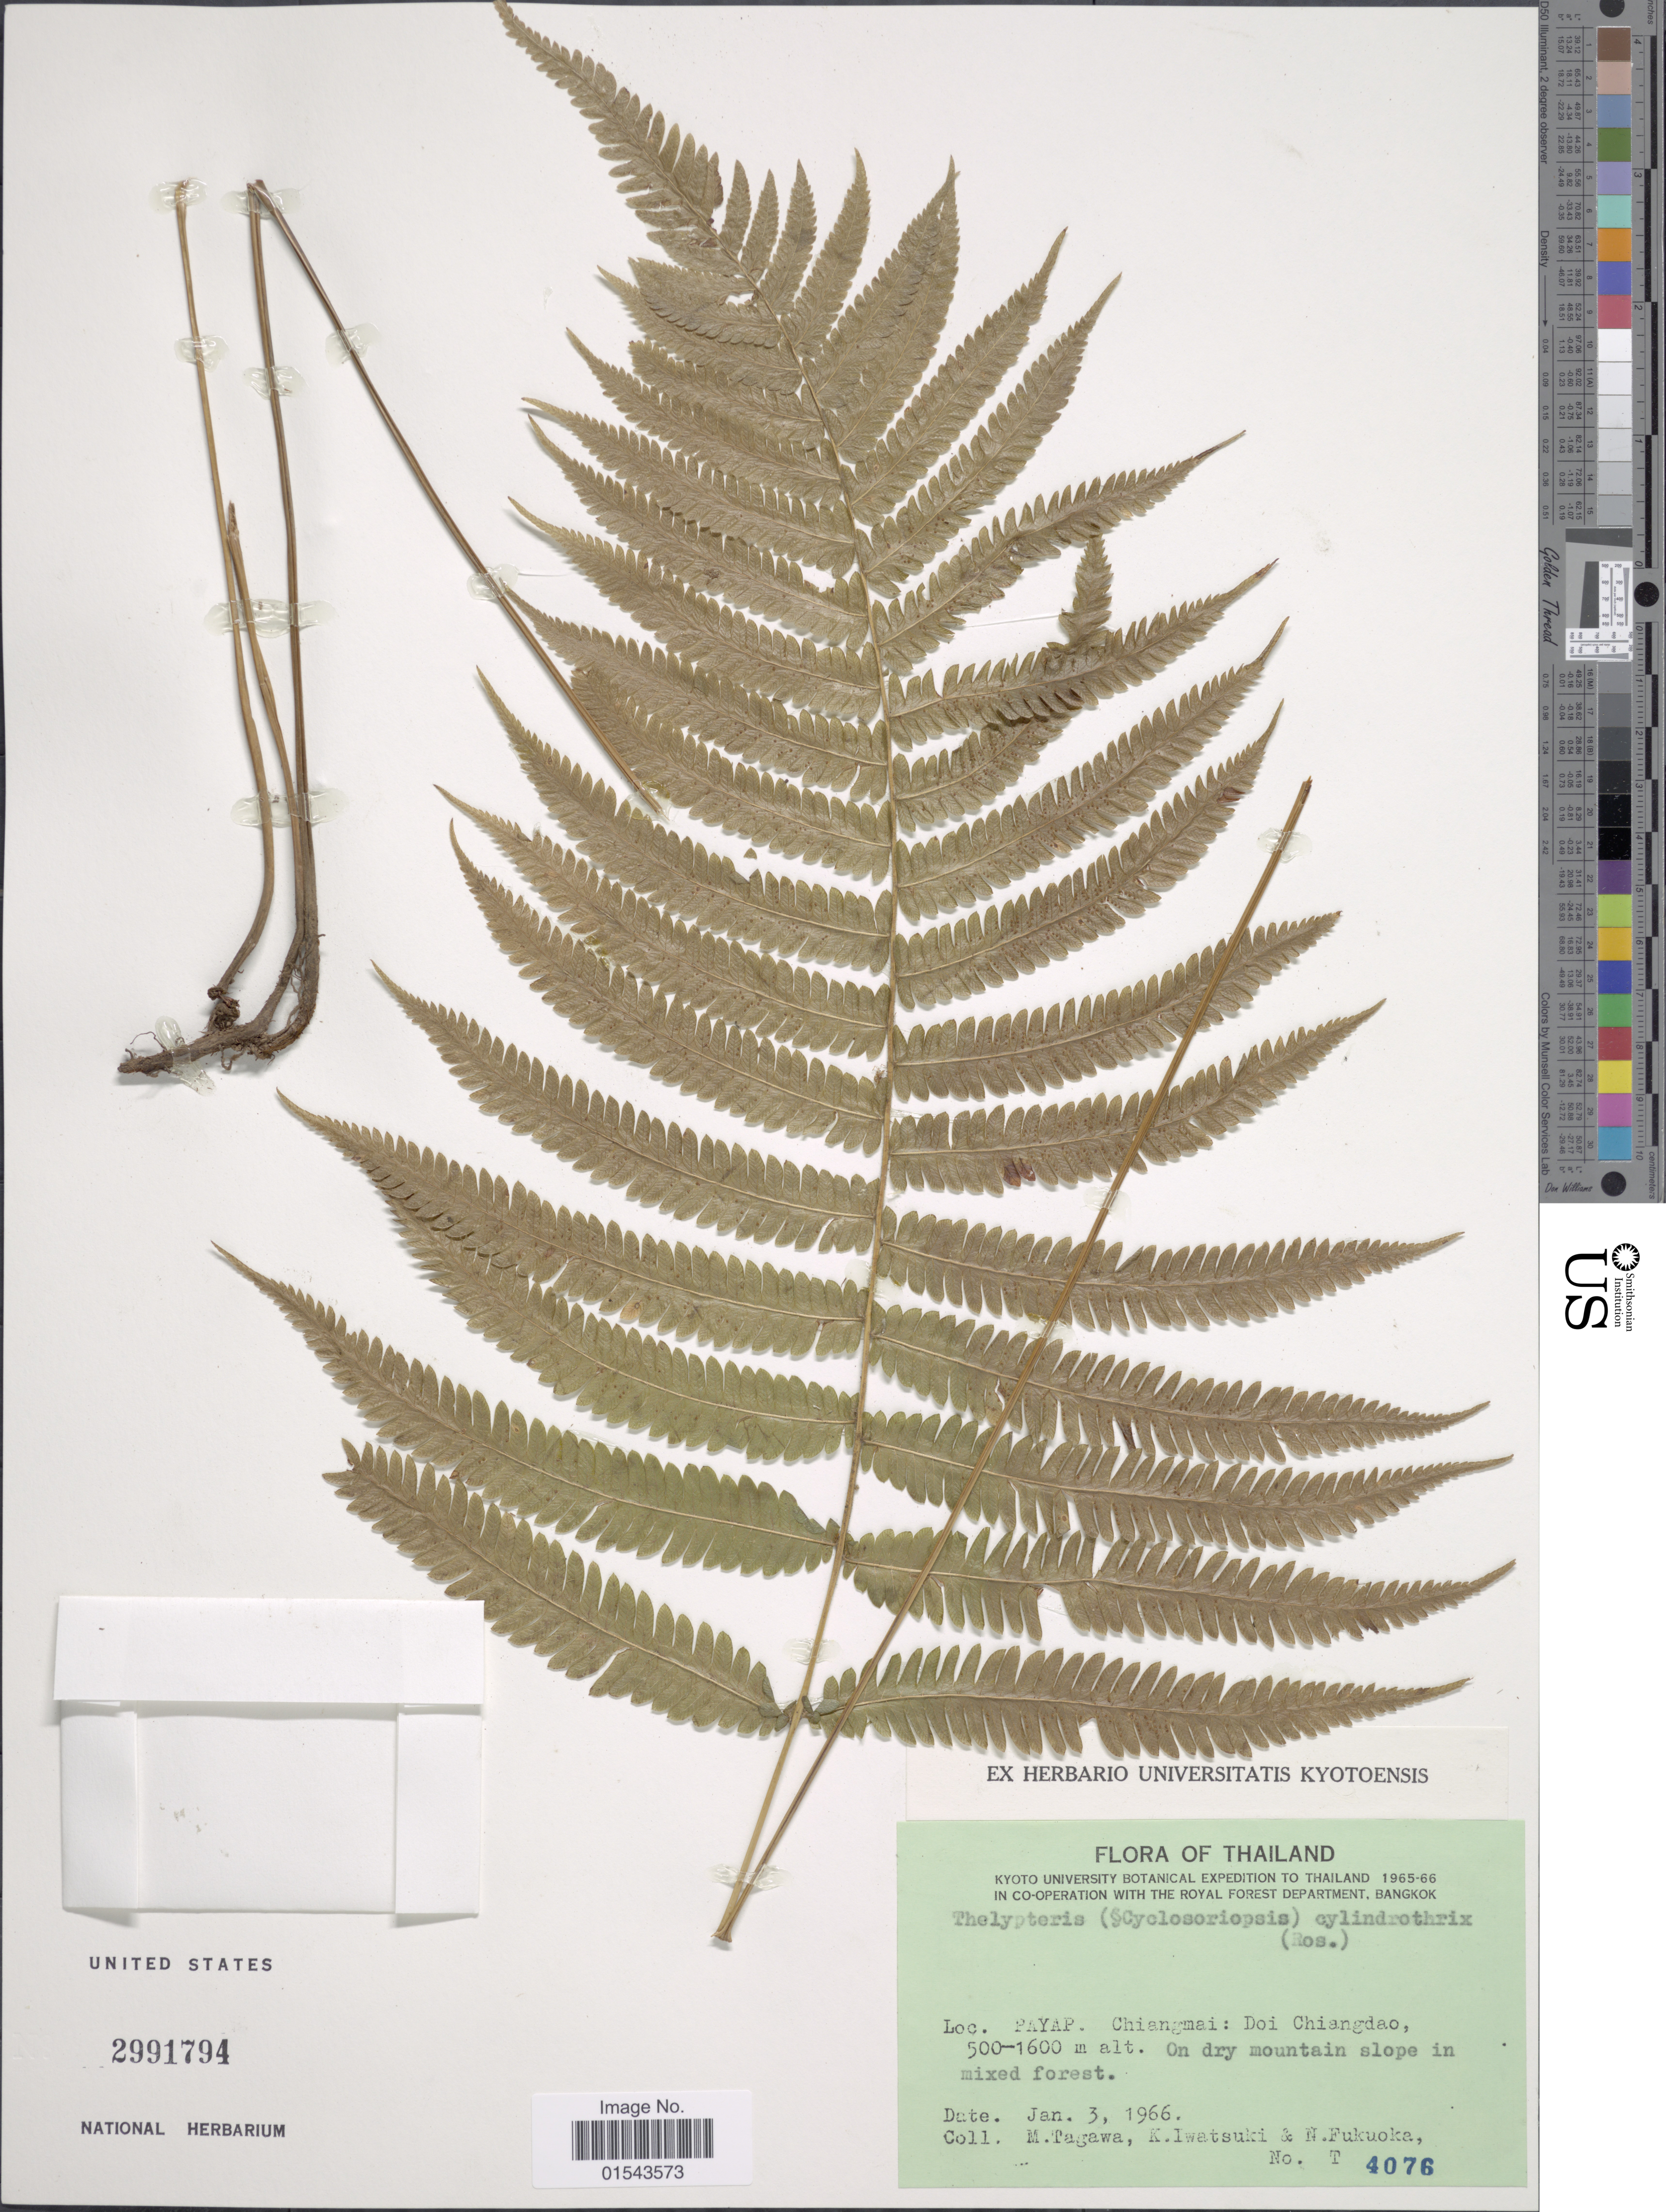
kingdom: Plantae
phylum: Tracheophyta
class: Polypodiopsida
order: Polypodiales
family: Thelypteridaceae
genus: Christella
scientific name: Christella clarkei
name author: (Bedd.) Holttum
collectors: M. Tagawa, K. Iwatsuki & N. Fukuoka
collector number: T 4076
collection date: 1966-01-03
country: Thailand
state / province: Chiang Mai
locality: Payap. Chiangmai: Doi Chiangdao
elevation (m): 500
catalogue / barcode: US 2991794